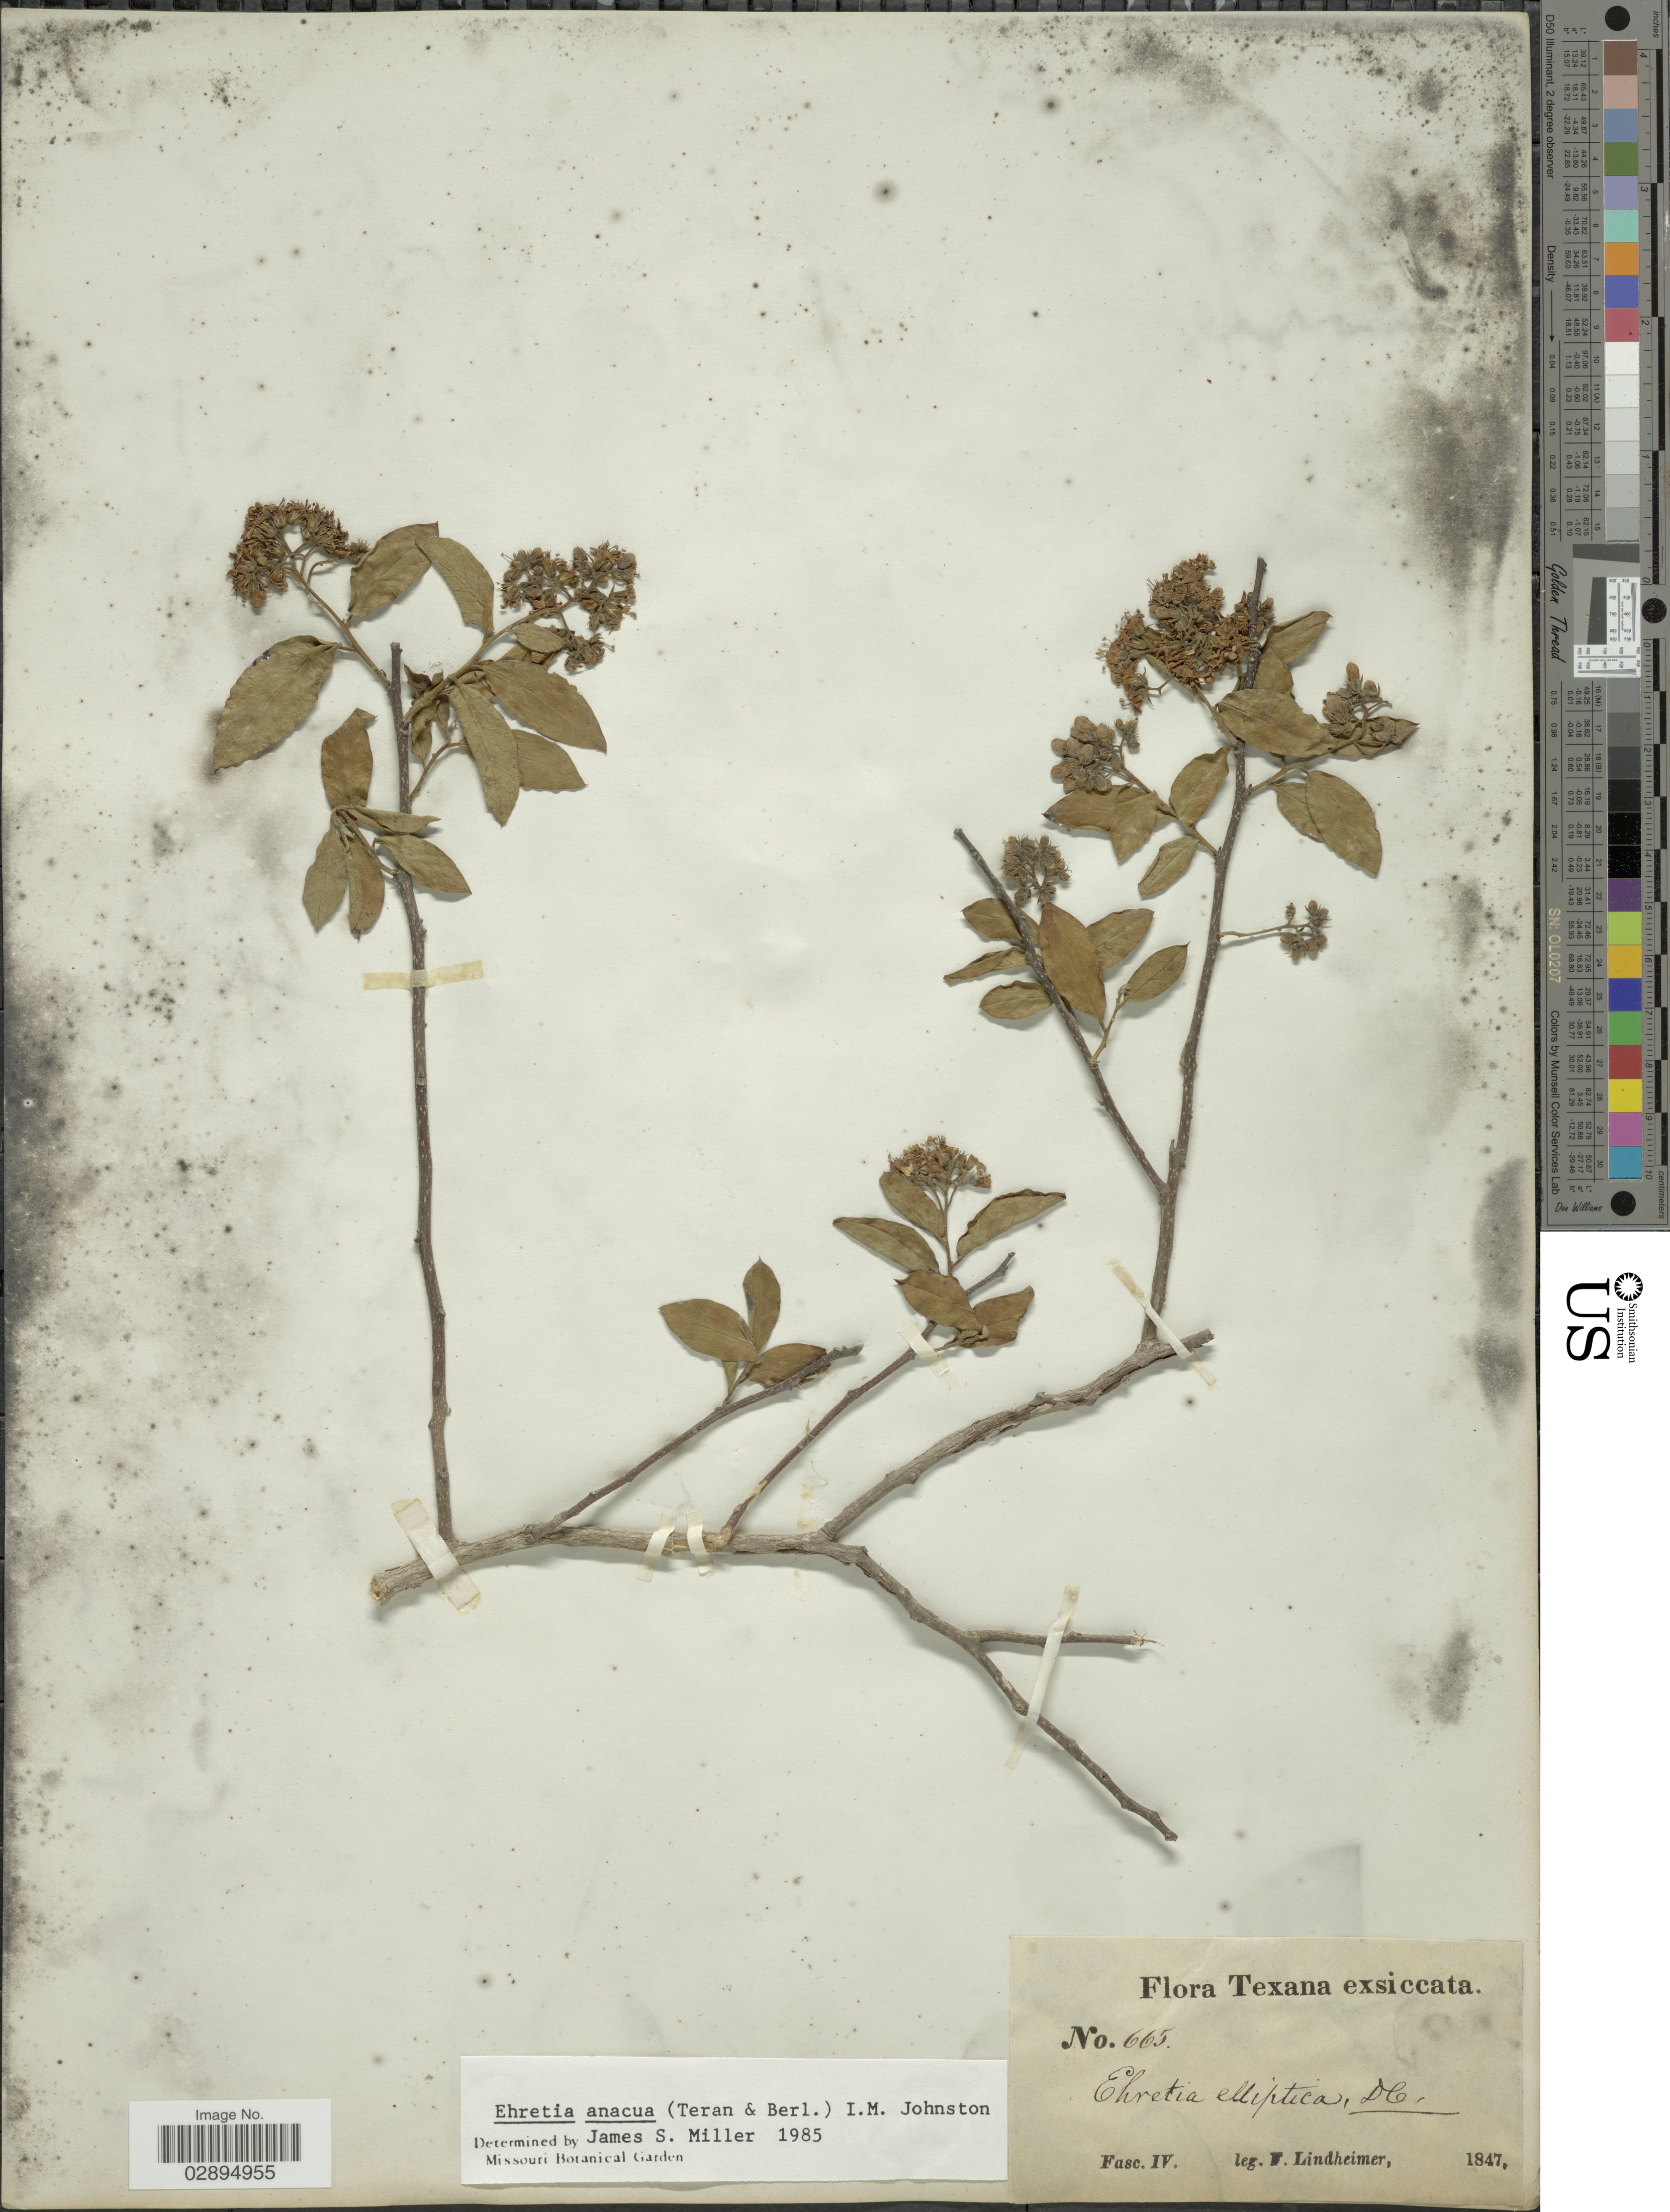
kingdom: Plantae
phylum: Tracheophyta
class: Magnoliopsida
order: Boraginales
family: Ehretiaceae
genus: Ehretia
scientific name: Ehretia anacua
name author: (Terán & Berland.) I.M. Johnst.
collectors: F. Lindheimer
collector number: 665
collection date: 1847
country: United States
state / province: Texas